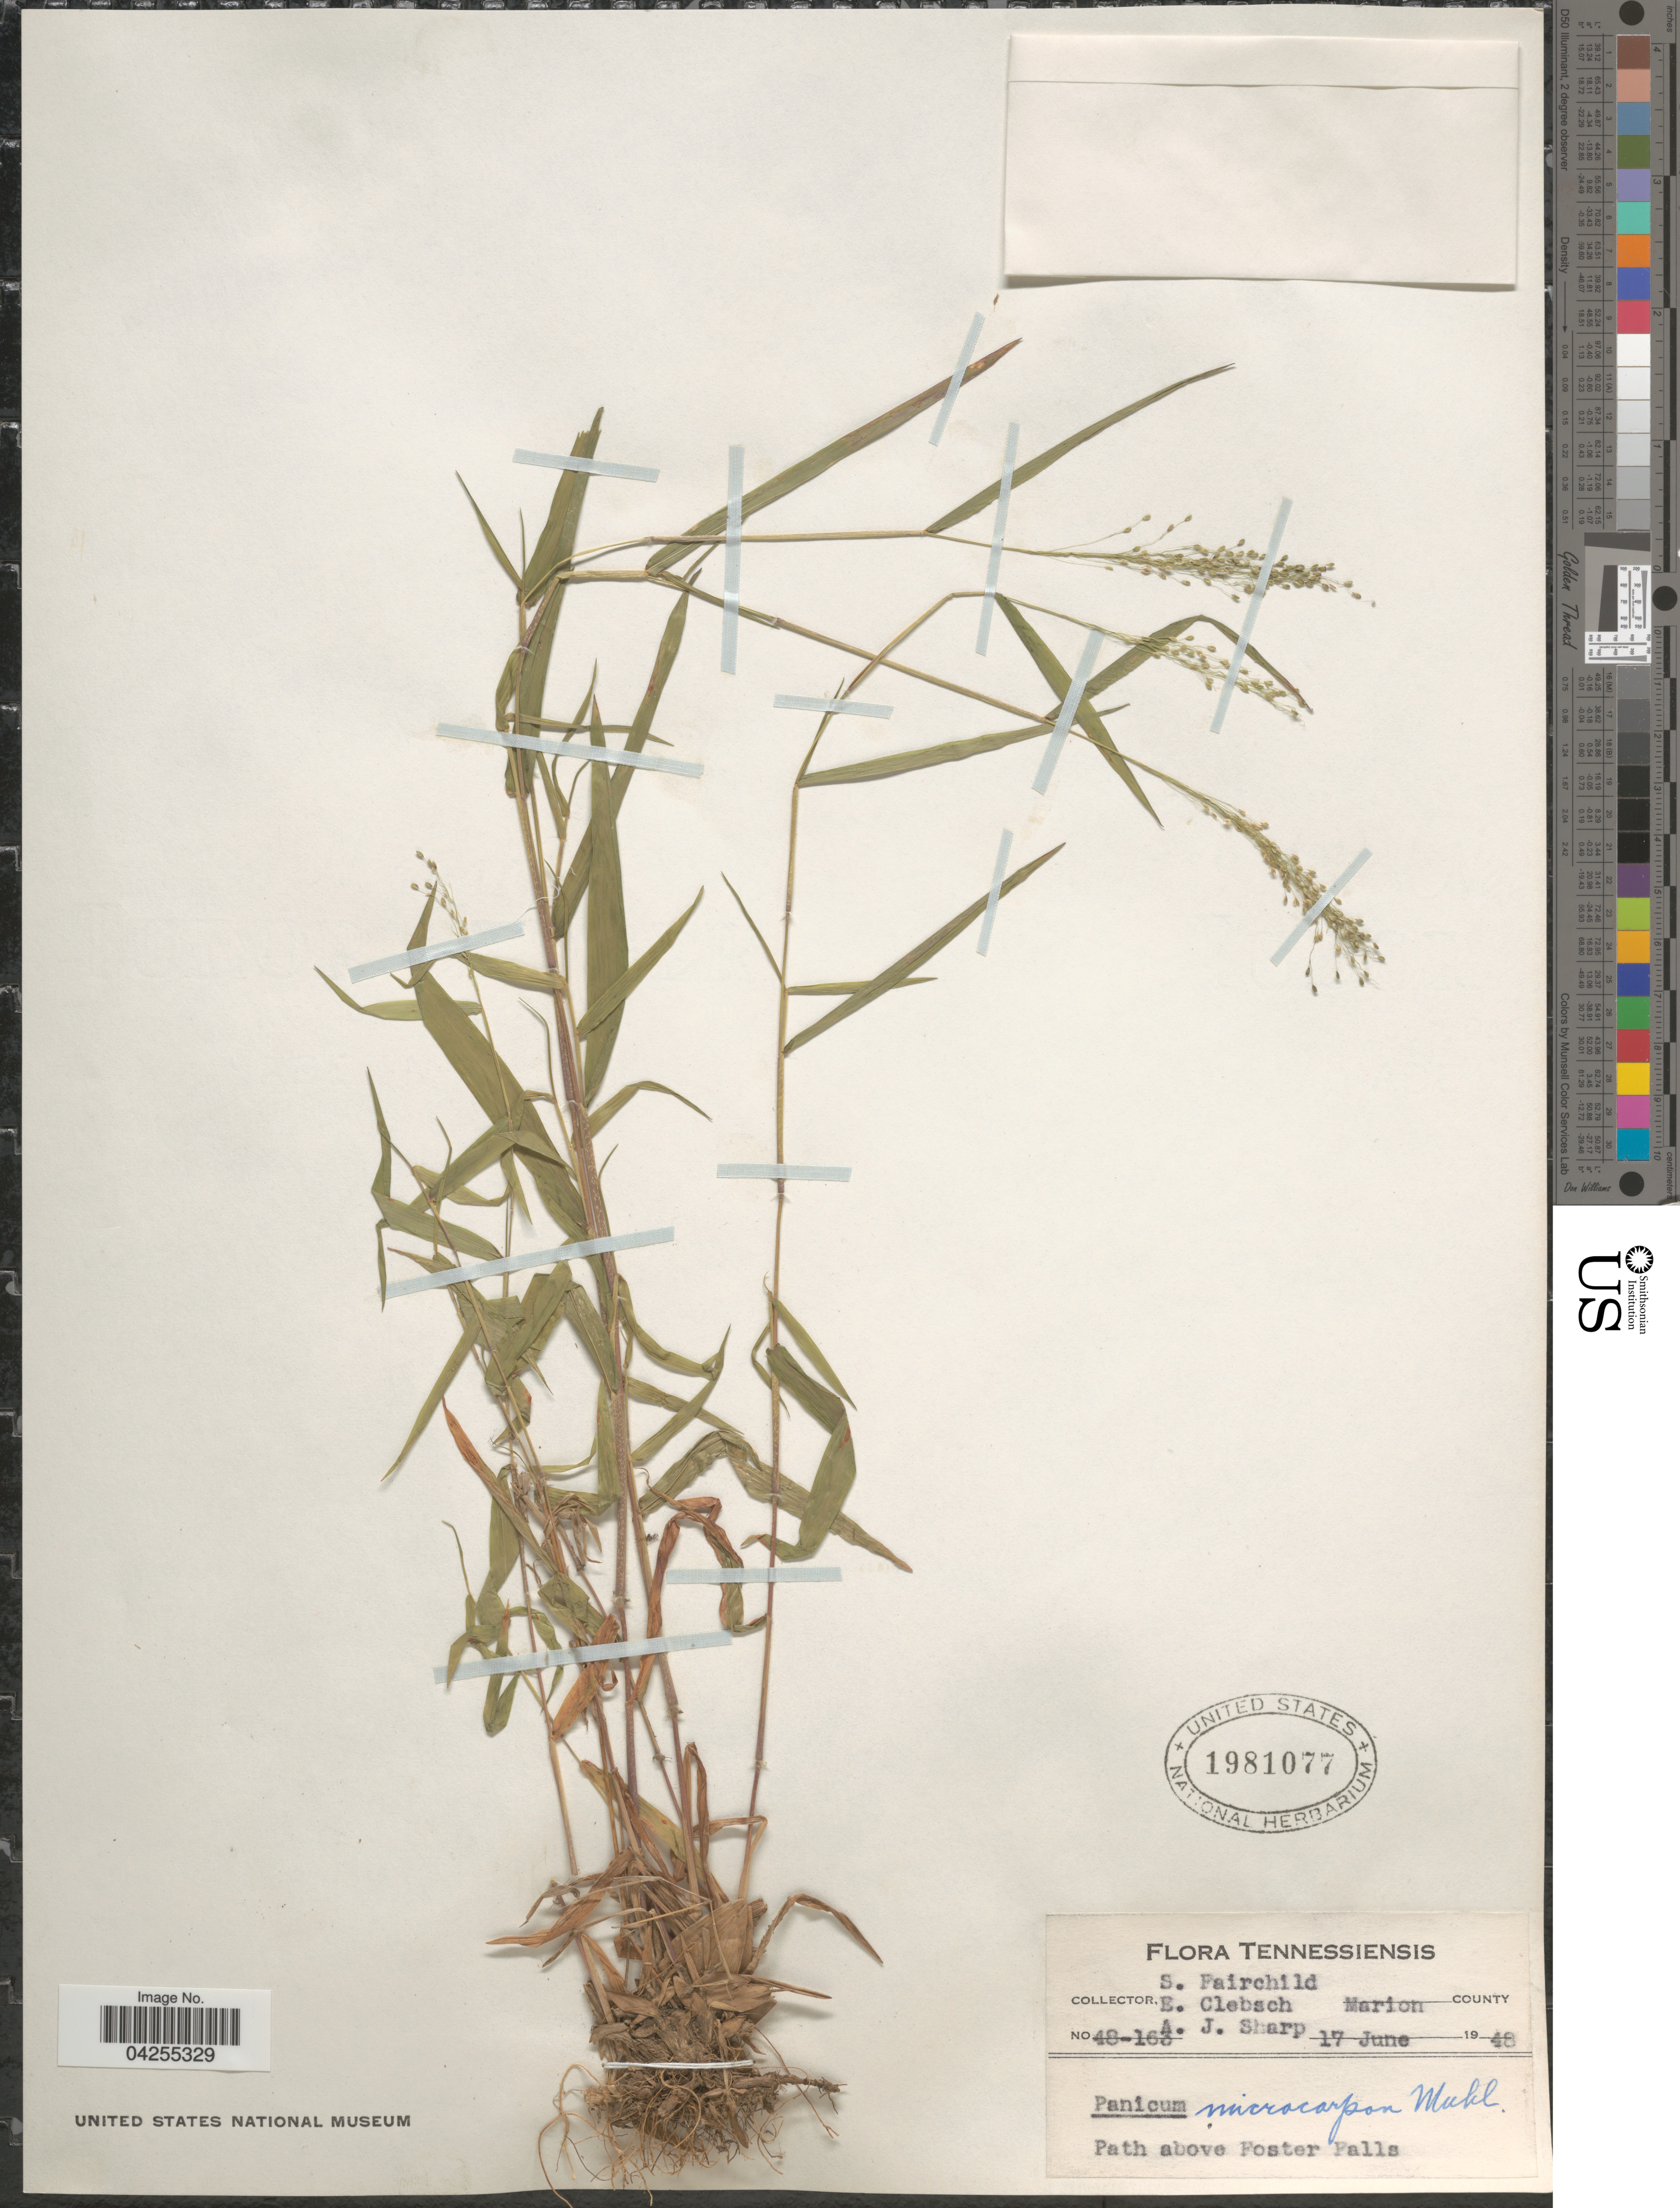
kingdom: Plantae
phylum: Tracheophyta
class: Liliopsida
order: Poales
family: Poaceae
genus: Dichanthelium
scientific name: Dichanthelium dichotomum var. dichotomum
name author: (L.) Gould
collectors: S. Fairchild, E. Clebsch & A. J. Sharp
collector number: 48-163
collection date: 1948-06-17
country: United States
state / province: Tennessee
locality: Marion County. Path above Foster Falls.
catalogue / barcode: US 1981077